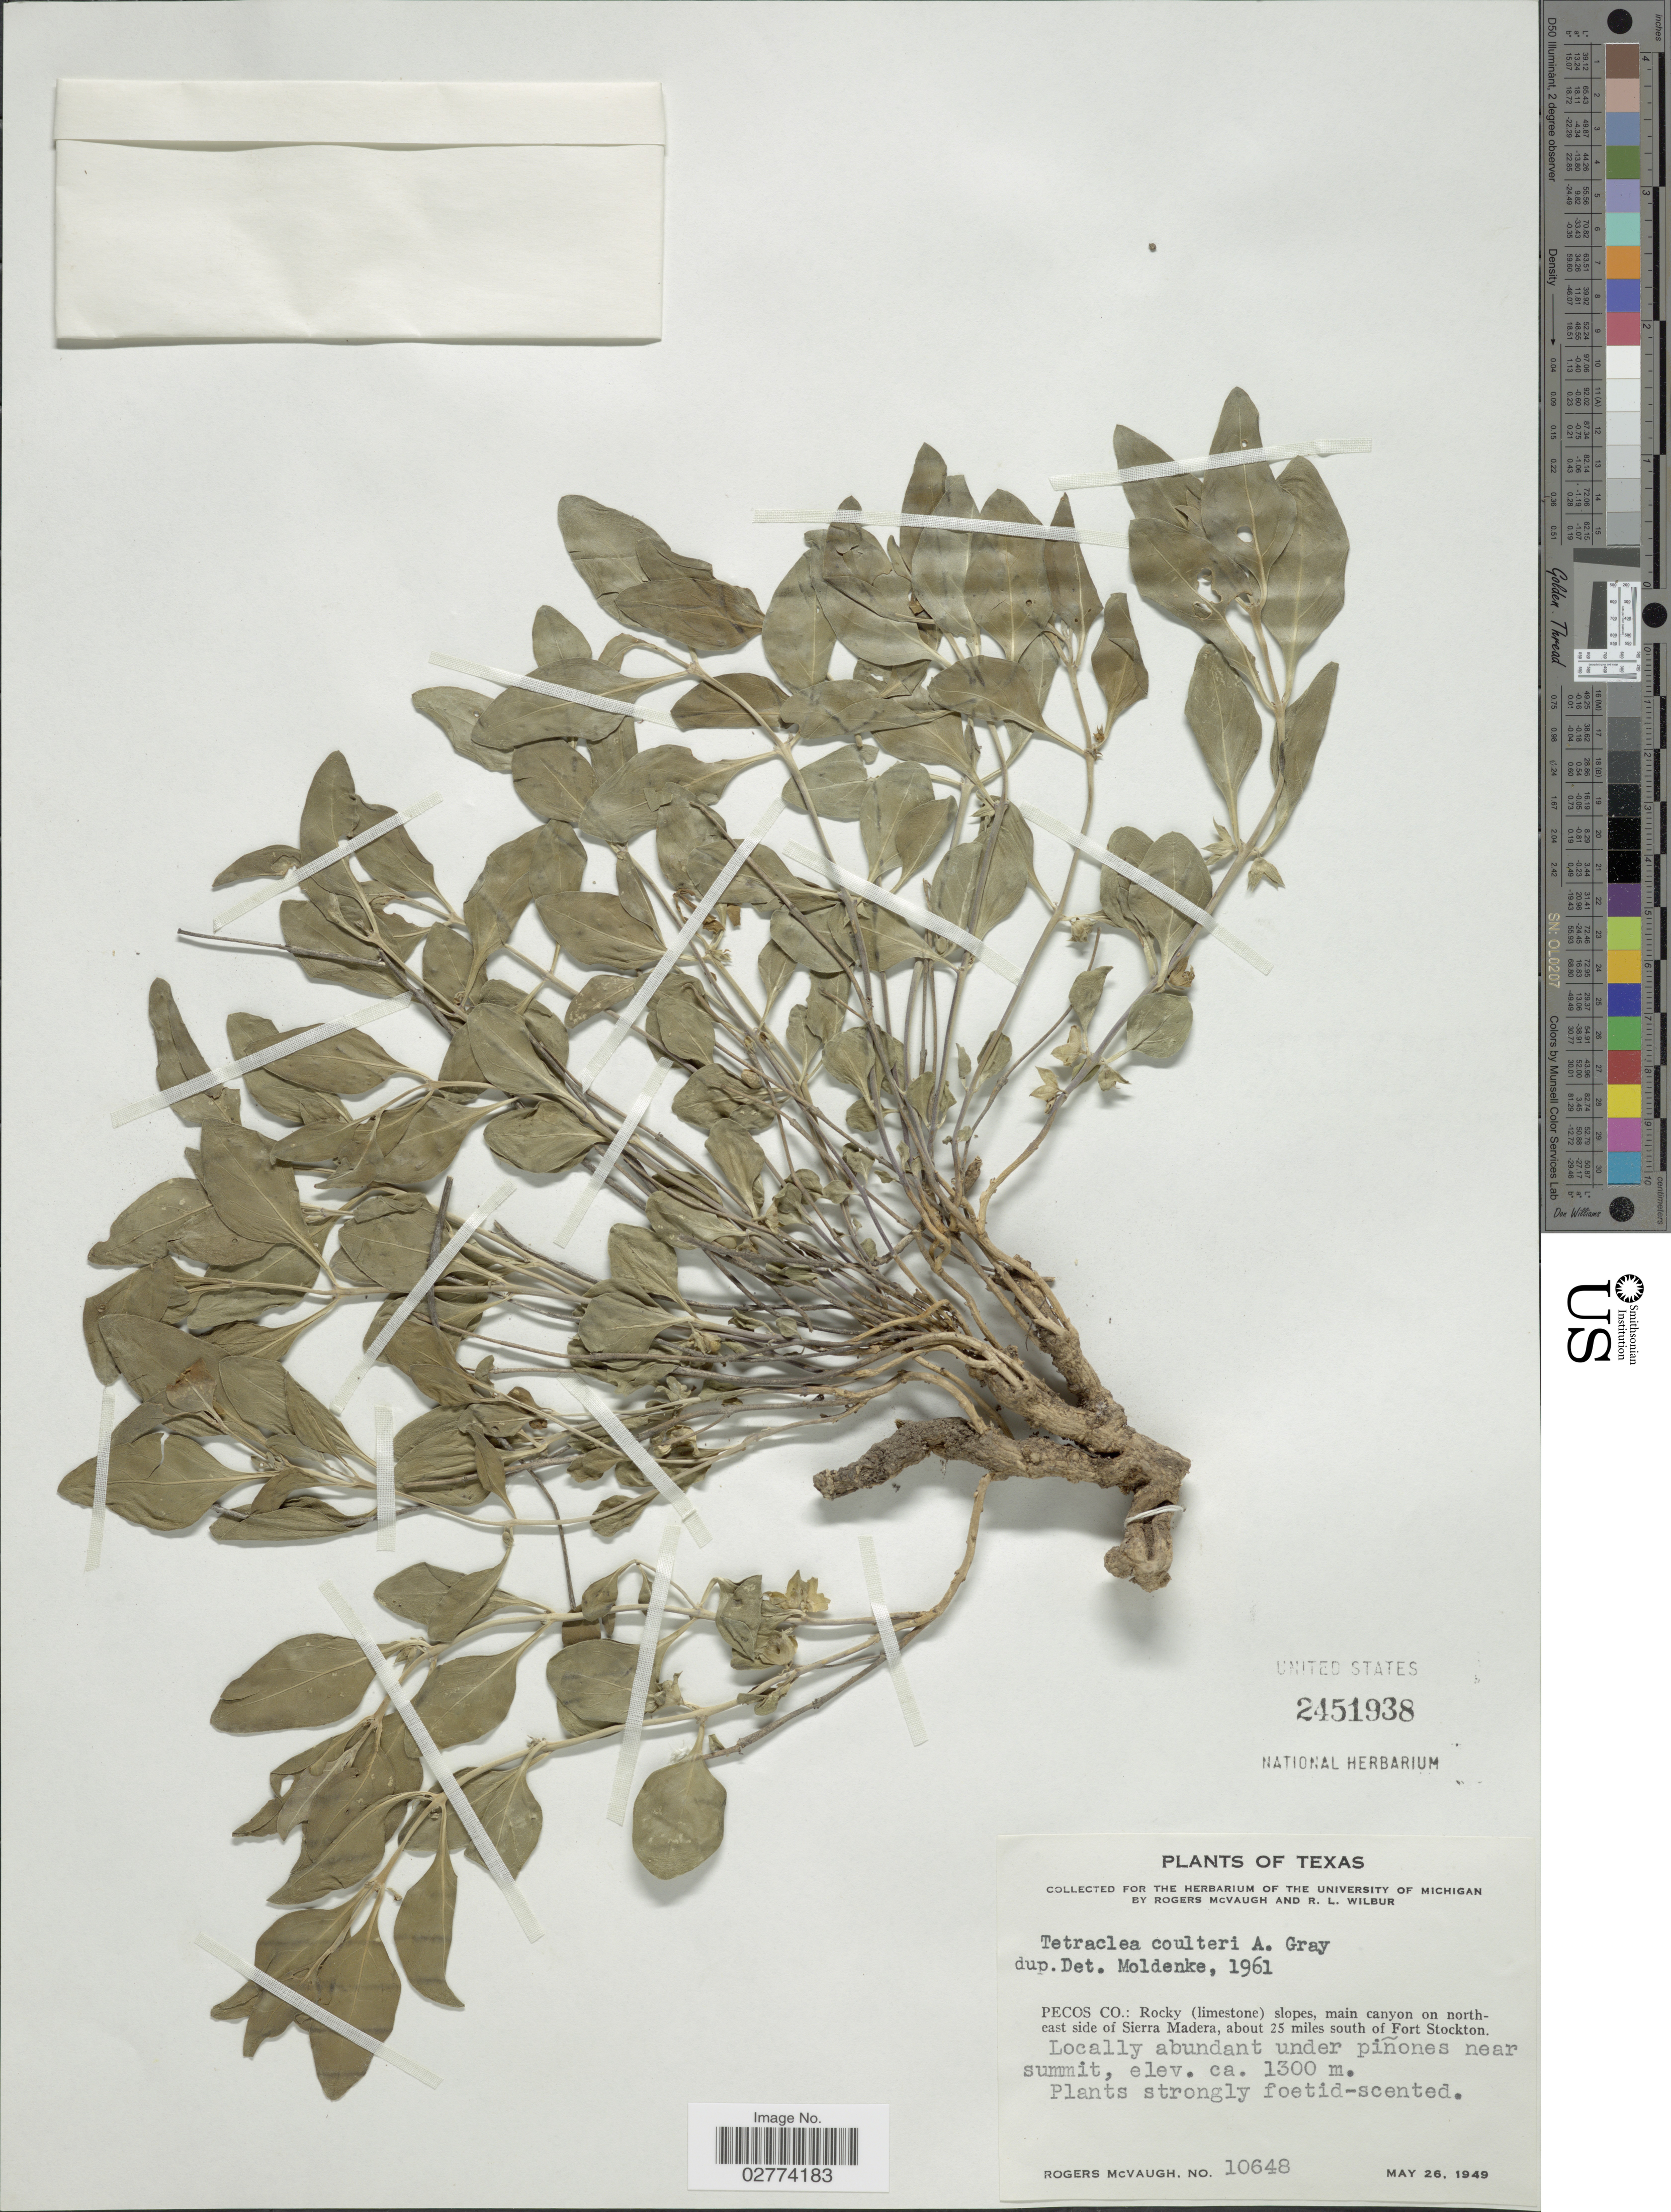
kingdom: Plantae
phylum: Tracheophyta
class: Magnoliopsida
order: Lamiales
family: Lamiaceae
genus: Tetraclea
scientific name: Tetraclea coulteri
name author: A. Gray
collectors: R. McVaugh & R. L. Wilbur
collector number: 10648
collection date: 1949-05-26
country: United States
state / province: Texas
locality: Pecos Co.: Rocky (limestone) slopes, main canyon on northeast side of Sierra Madera, about 25 miles south of Fort Stockton.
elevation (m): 1300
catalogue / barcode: US 2451938